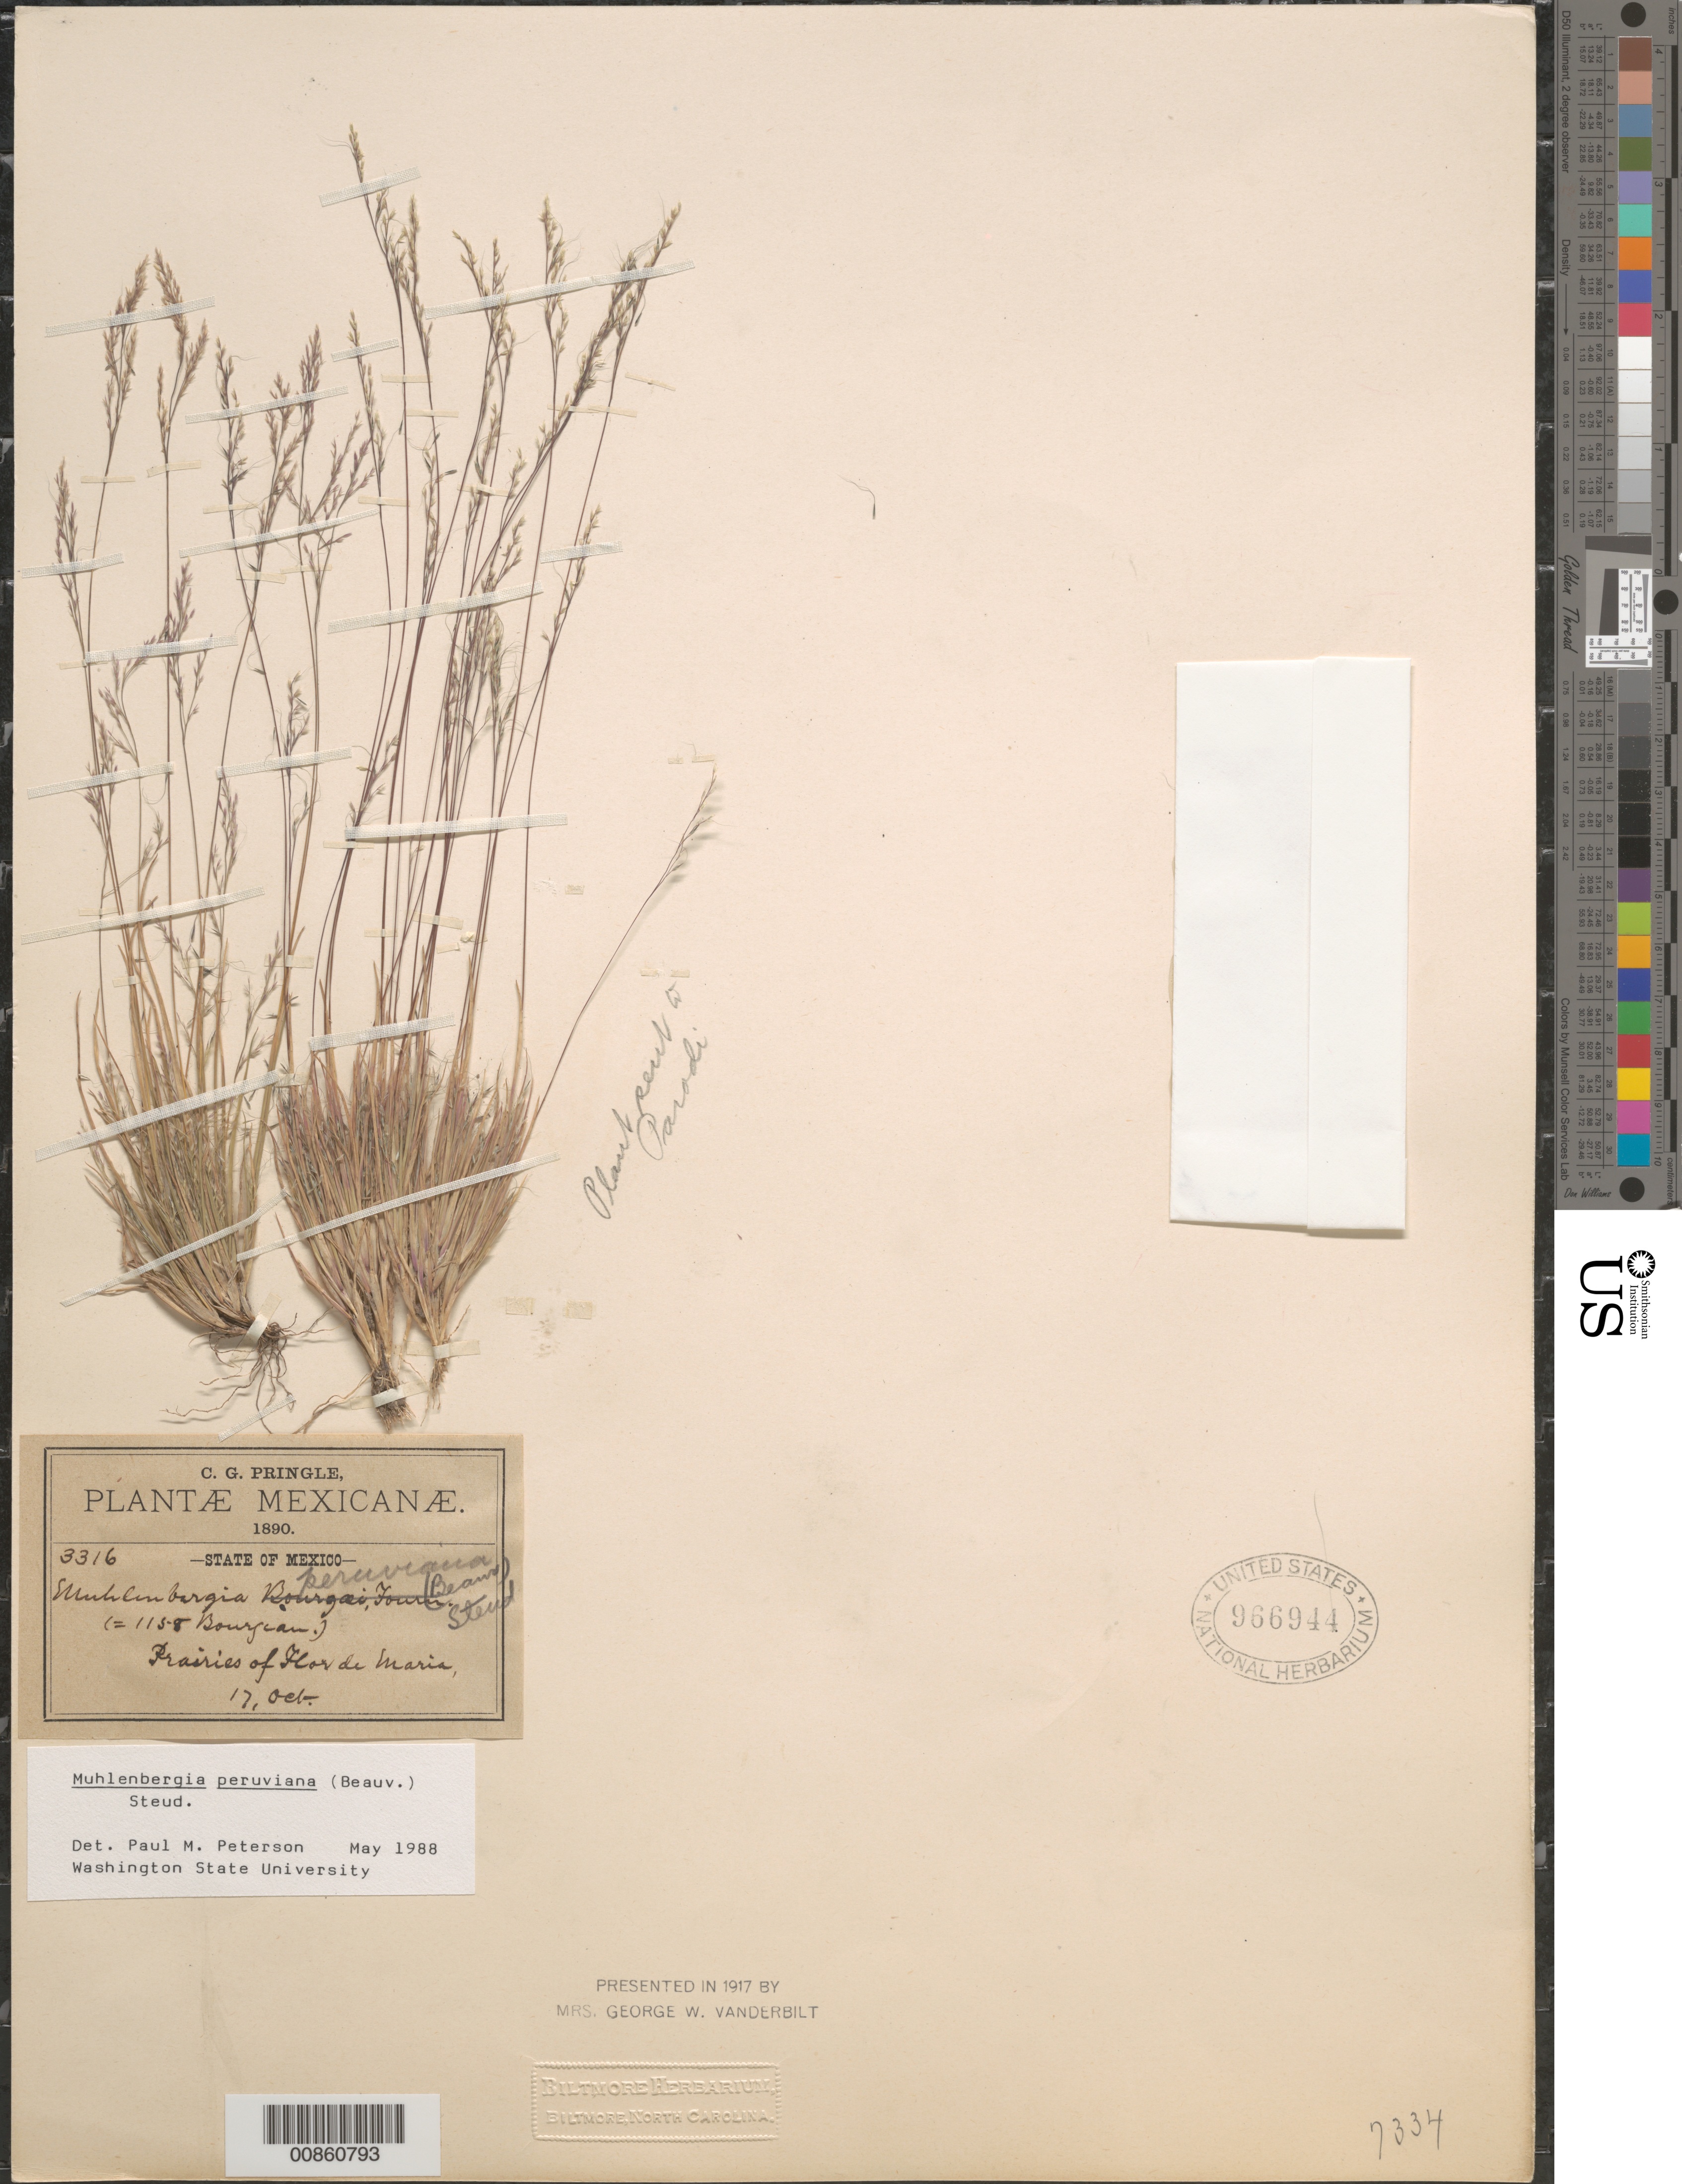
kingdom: Plantae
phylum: Tracheophyta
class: Liliopsida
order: Poales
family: Poaceae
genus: Muhlenbergia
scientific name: Muhlenbergia peruviana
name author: (P. Beauv.) Steud.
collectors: C. G. Pringle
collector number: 3316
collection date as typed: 04 Sep 1890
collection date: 1890-09-04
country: Mexico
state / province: México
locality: Flor de Maria, Estado de Mexico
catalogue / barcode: US 966944